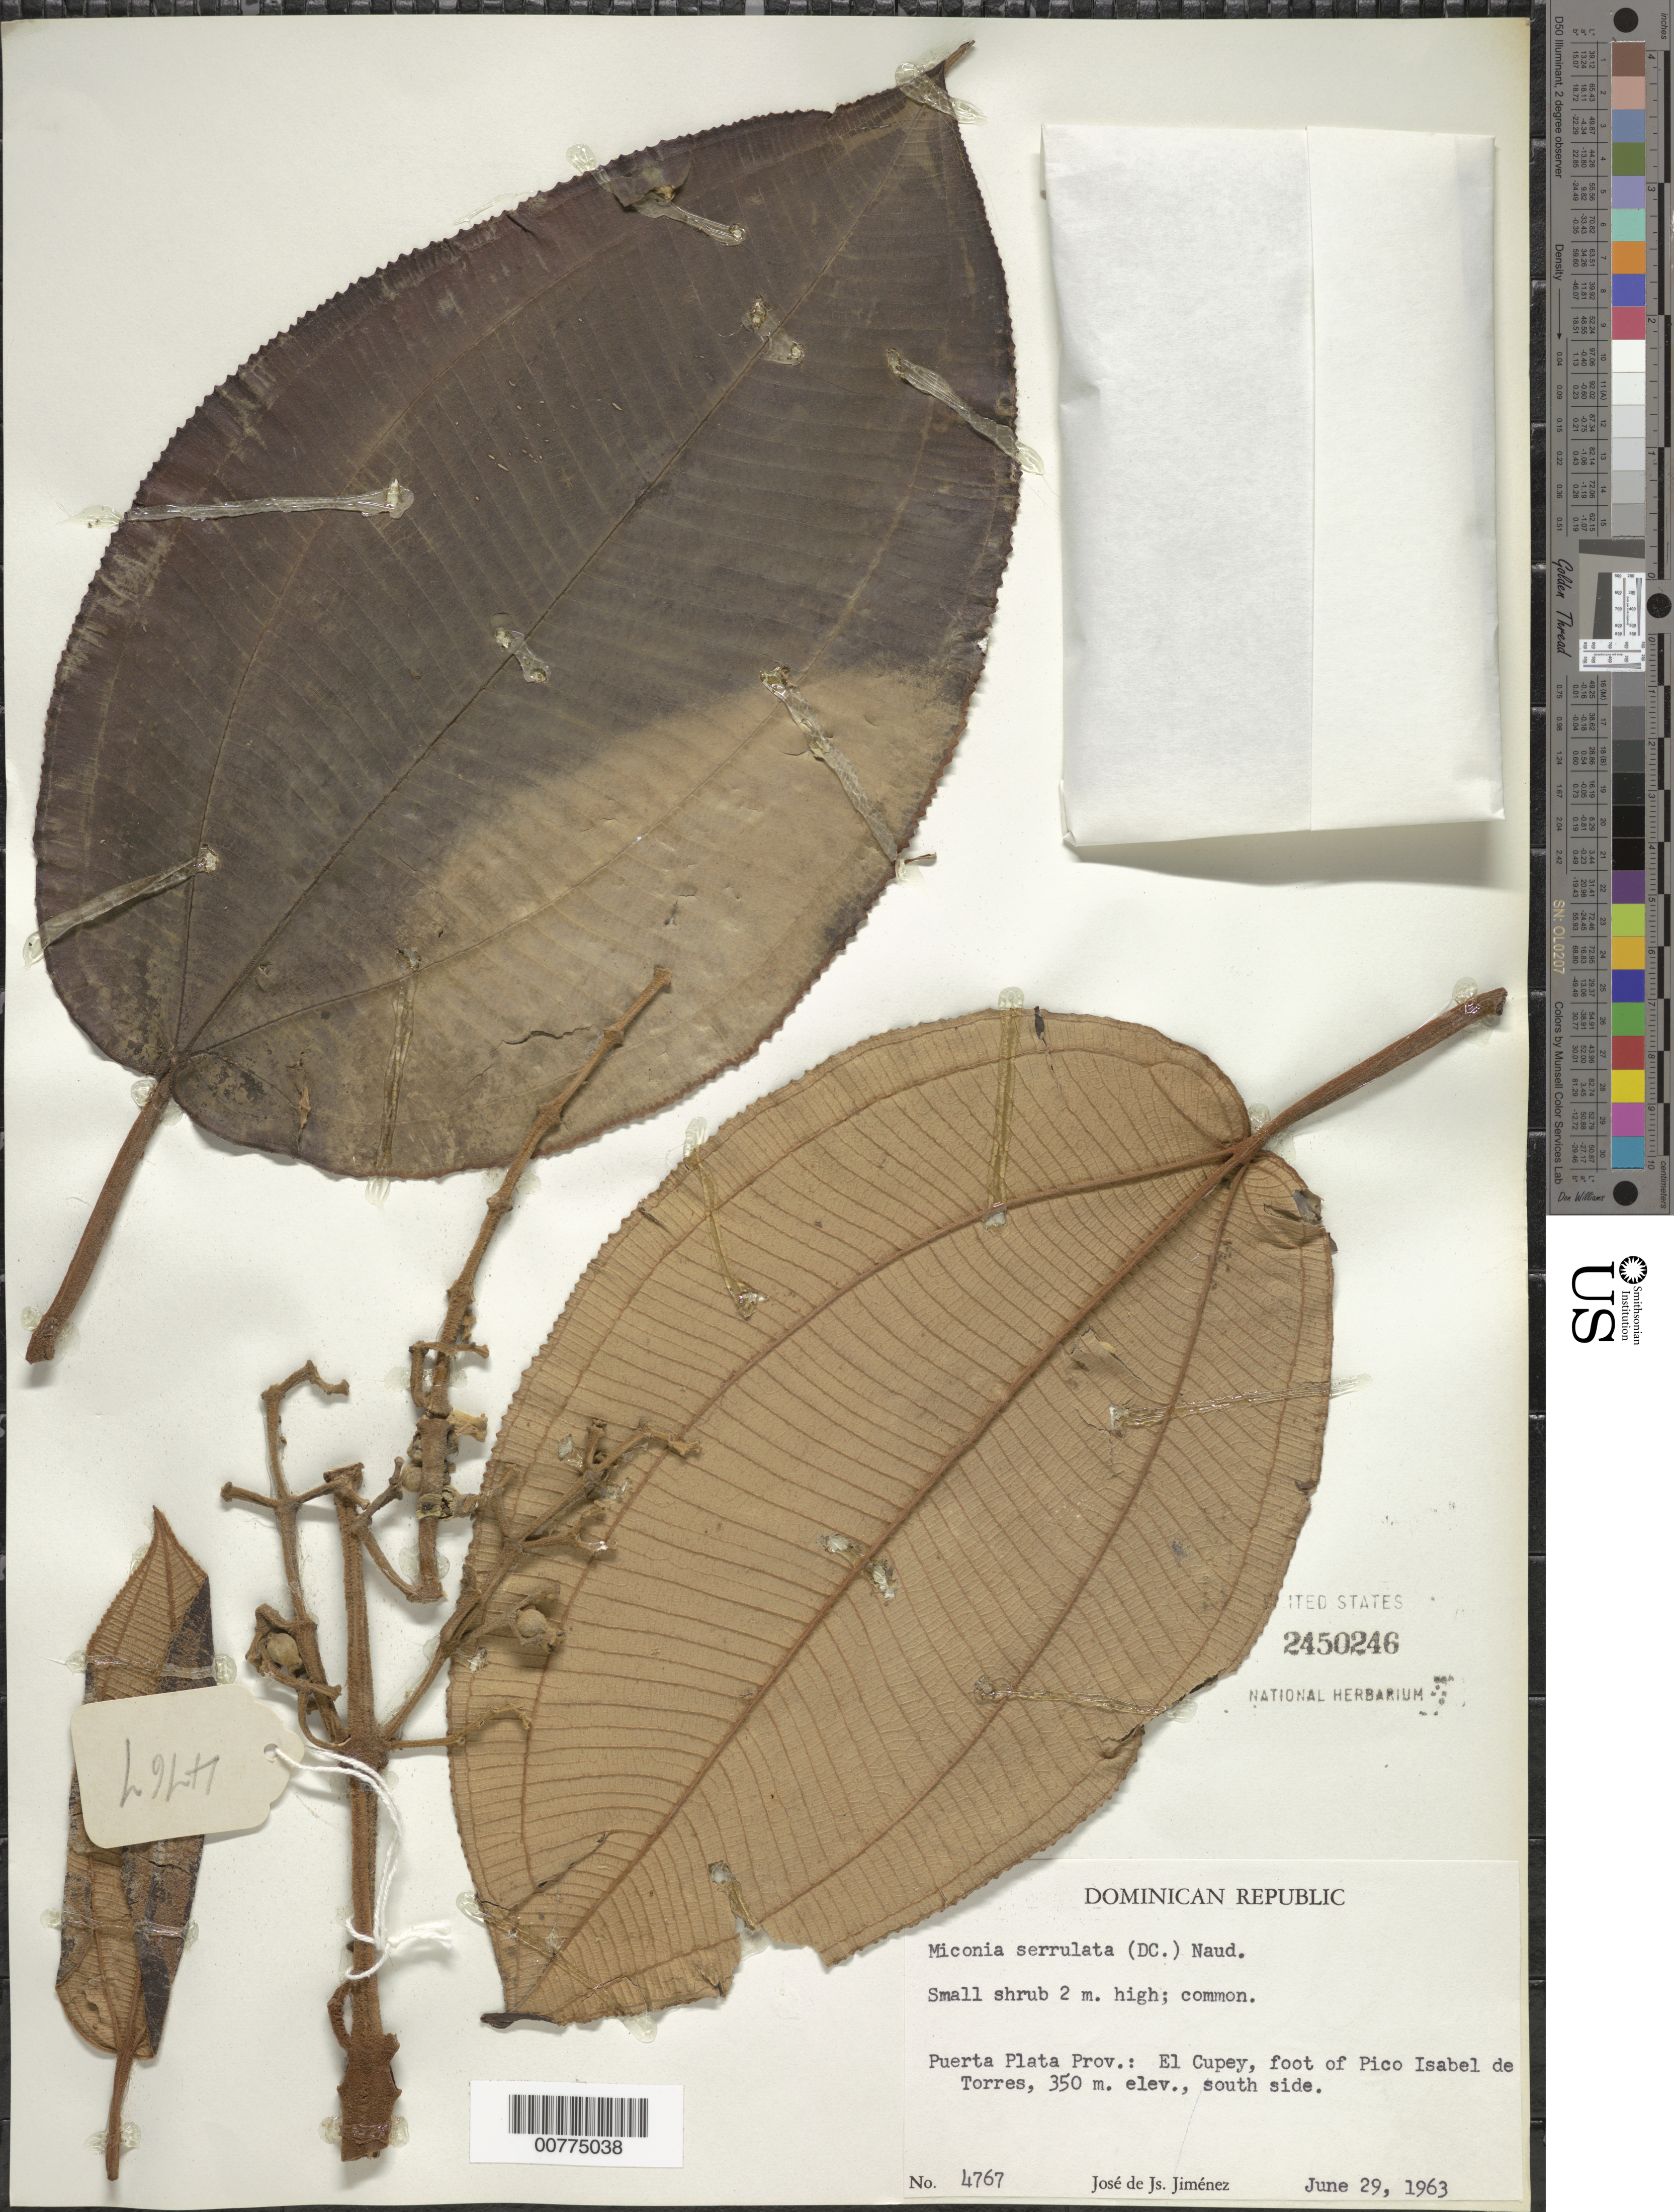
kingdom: Plantae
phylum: Tracheophyta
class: Magnoliopsida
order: Myrtales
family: Melastomataceae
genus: Miconia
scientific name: Miconia serrulata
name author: (DC.) Naudin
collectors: J. J. Jiménez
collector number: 4767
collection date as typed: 29 Jun 1963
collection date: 1963-06-29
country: Dominican Republic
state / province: Puerto Plata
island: Hispaniola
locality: El Cupey, foot of Pico Isabel de Torres, south side.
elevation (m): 350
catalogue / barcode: US 2450246